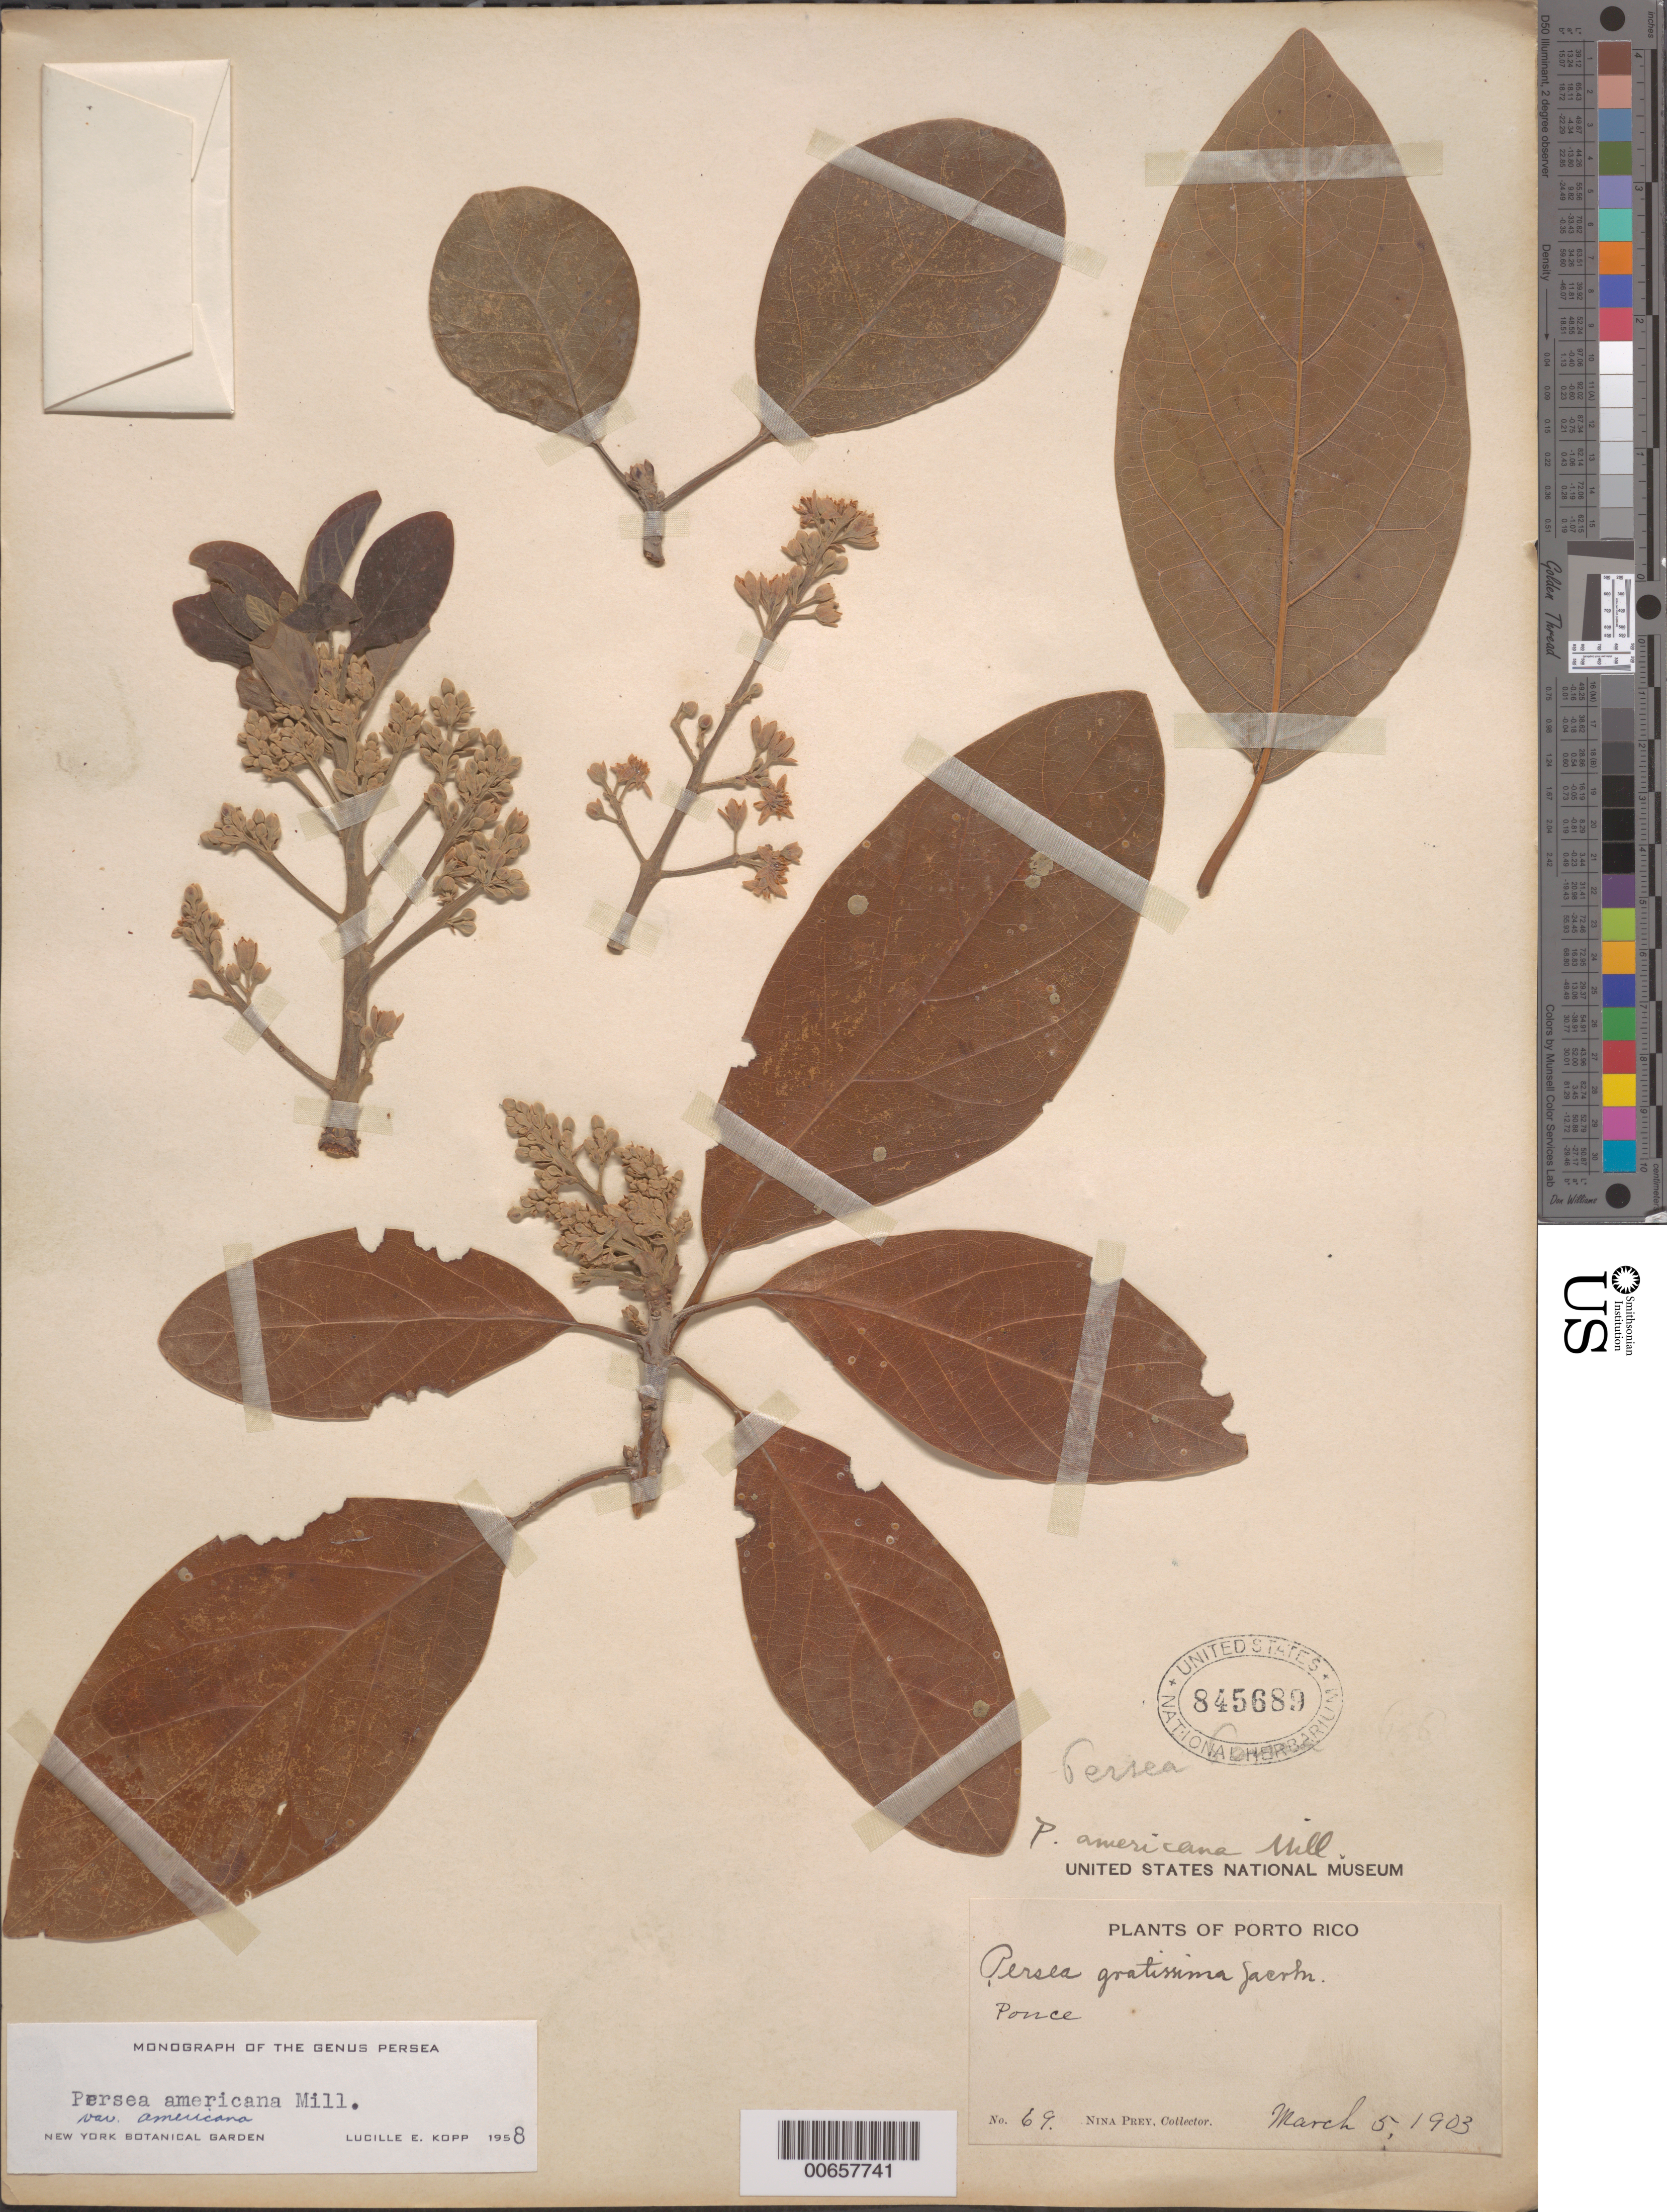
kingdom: Plantae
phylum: Tracheophyta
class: Magnoliopsida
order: Laurales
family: Lauraceae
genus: Persea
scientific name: Persea americana var. americana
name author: Mill.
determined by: Kopp, L. E., (NY), New York Botanical Garden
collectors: N. Prey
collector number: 69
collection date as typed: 05 Mar 1903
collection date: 1903-03-05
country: Puerto Rico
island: Greater Antilles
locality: Ponce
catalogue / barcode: US 845689